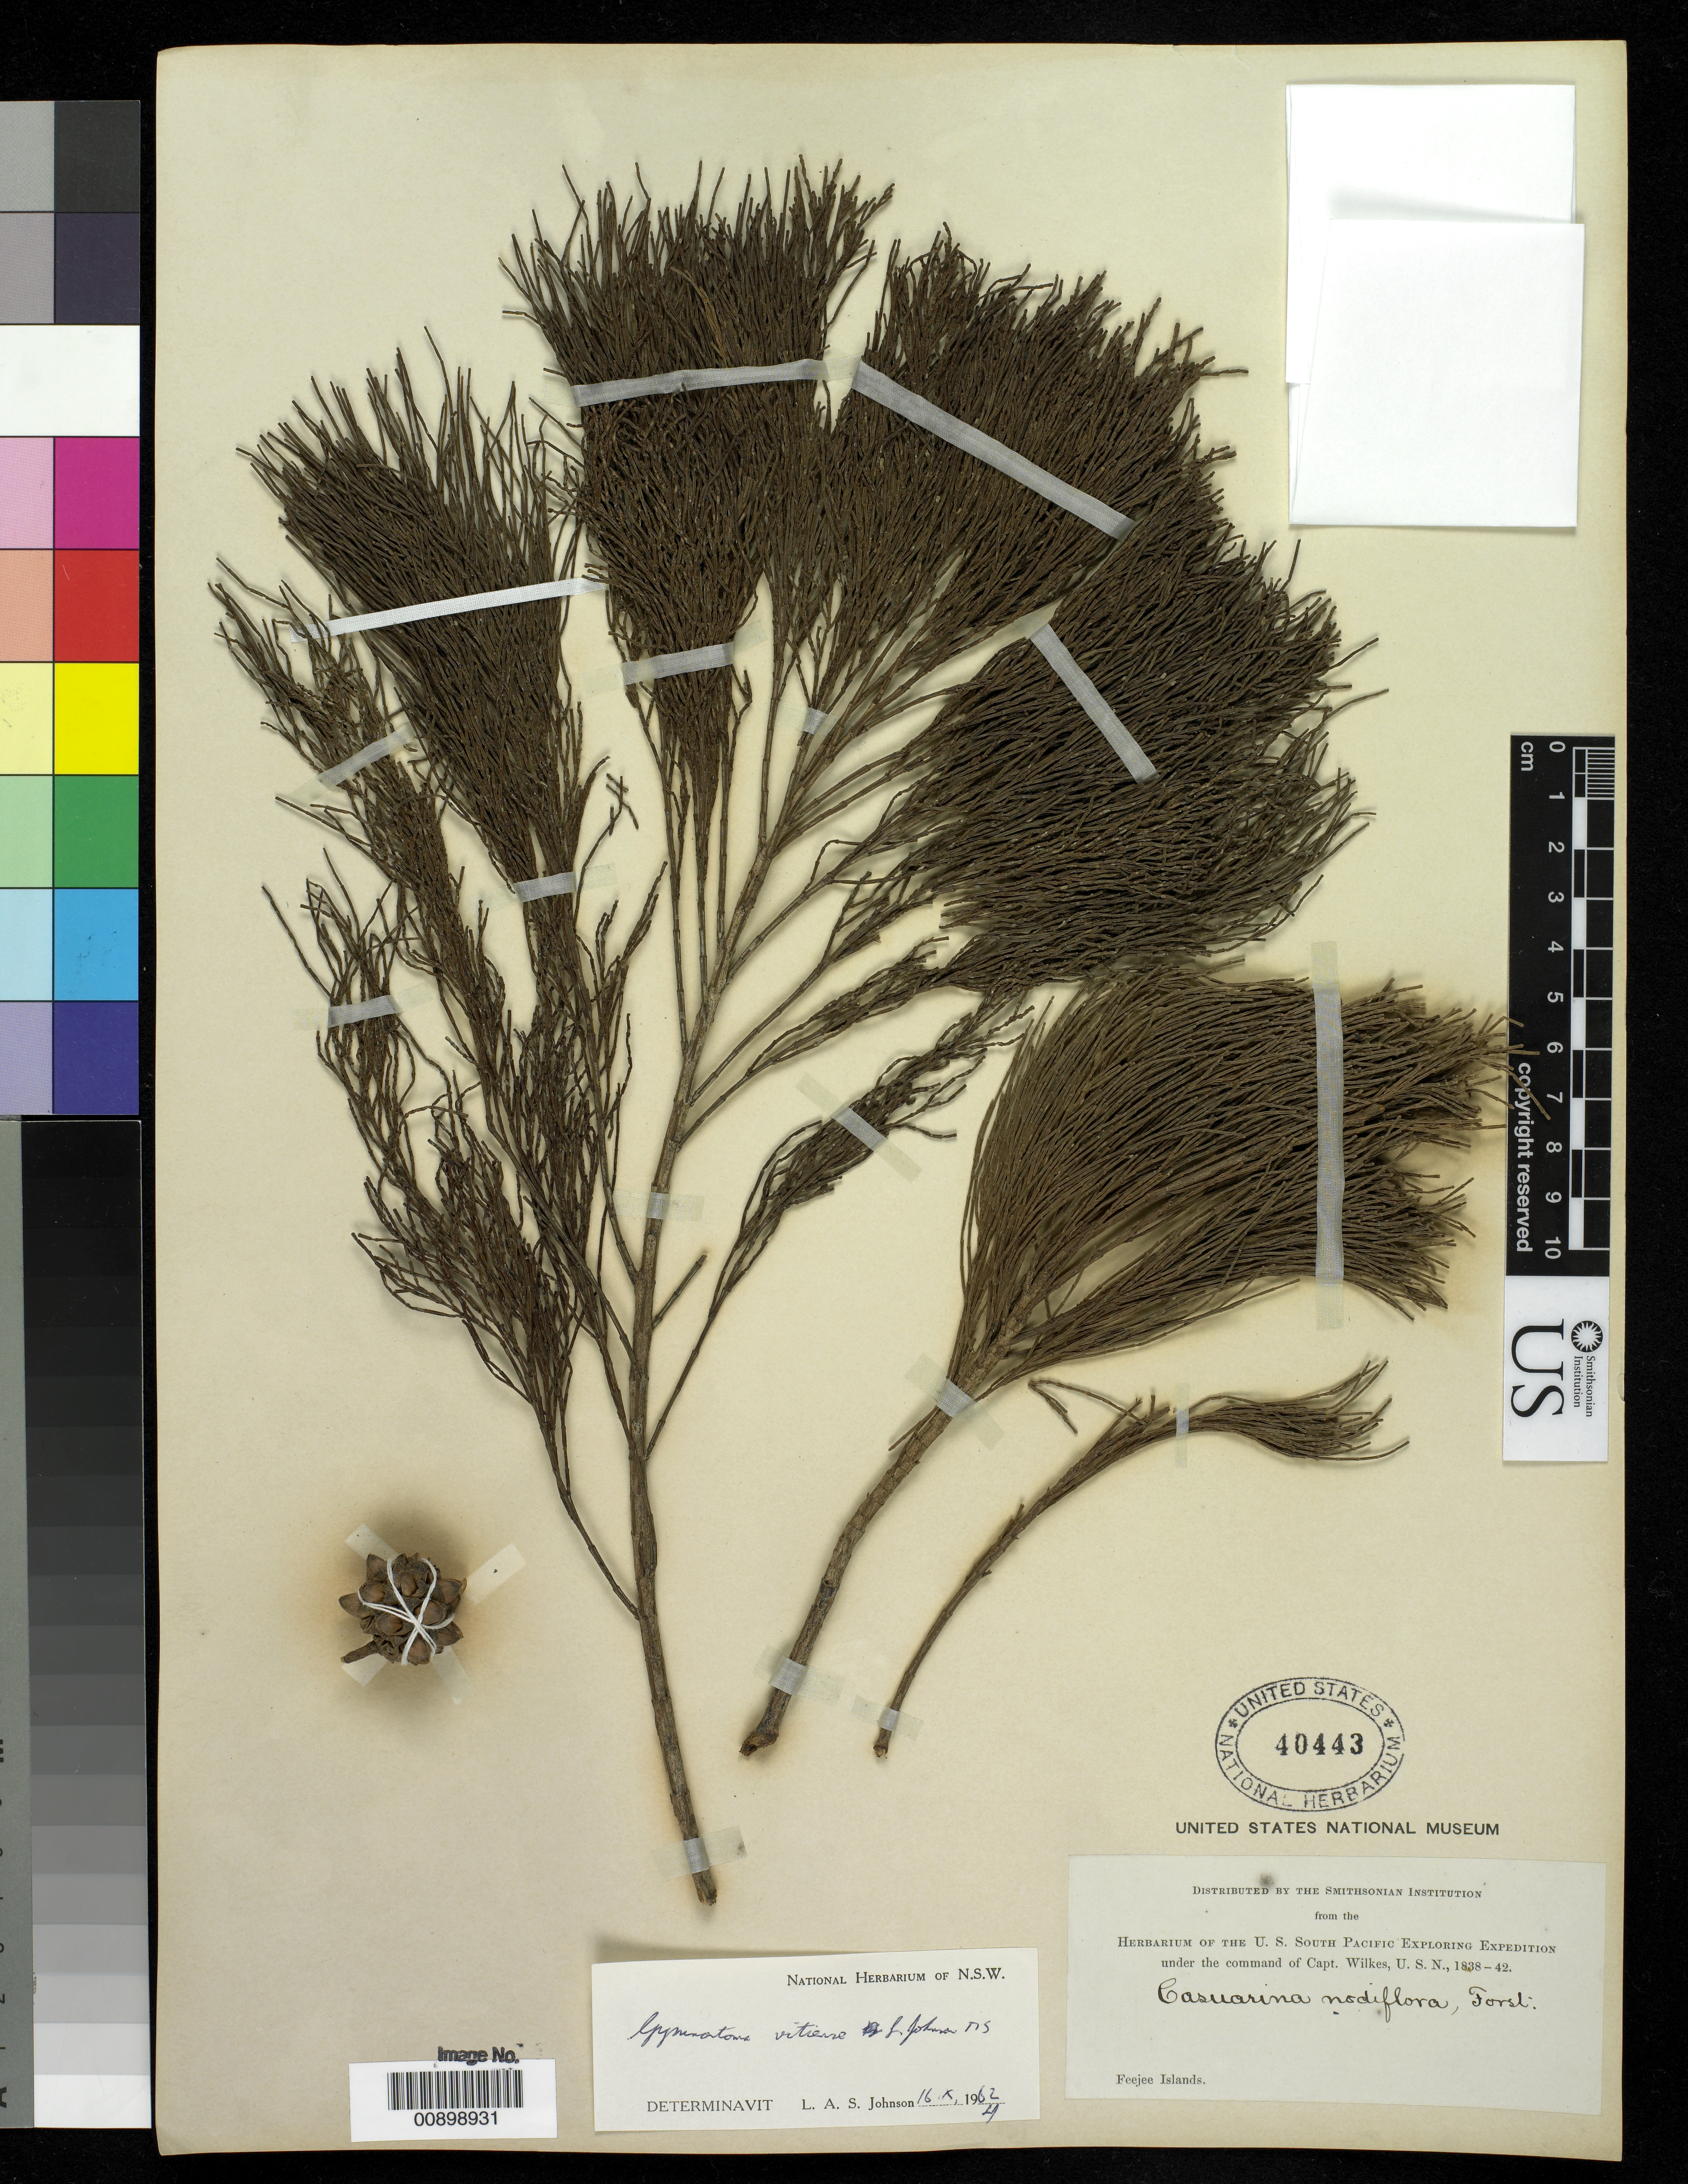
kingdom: Plantae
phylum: Tracheophyta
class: Magnoliopsida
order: Fagales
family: Casuarinaceae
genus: Gymnostoma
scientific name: Gymnostoma vitiense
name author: L.A.S. Johnson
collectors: Wilkes Explor. Exped.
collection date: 1838/1842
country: Fiji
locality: Feejee Islands.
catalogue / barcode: US 40443